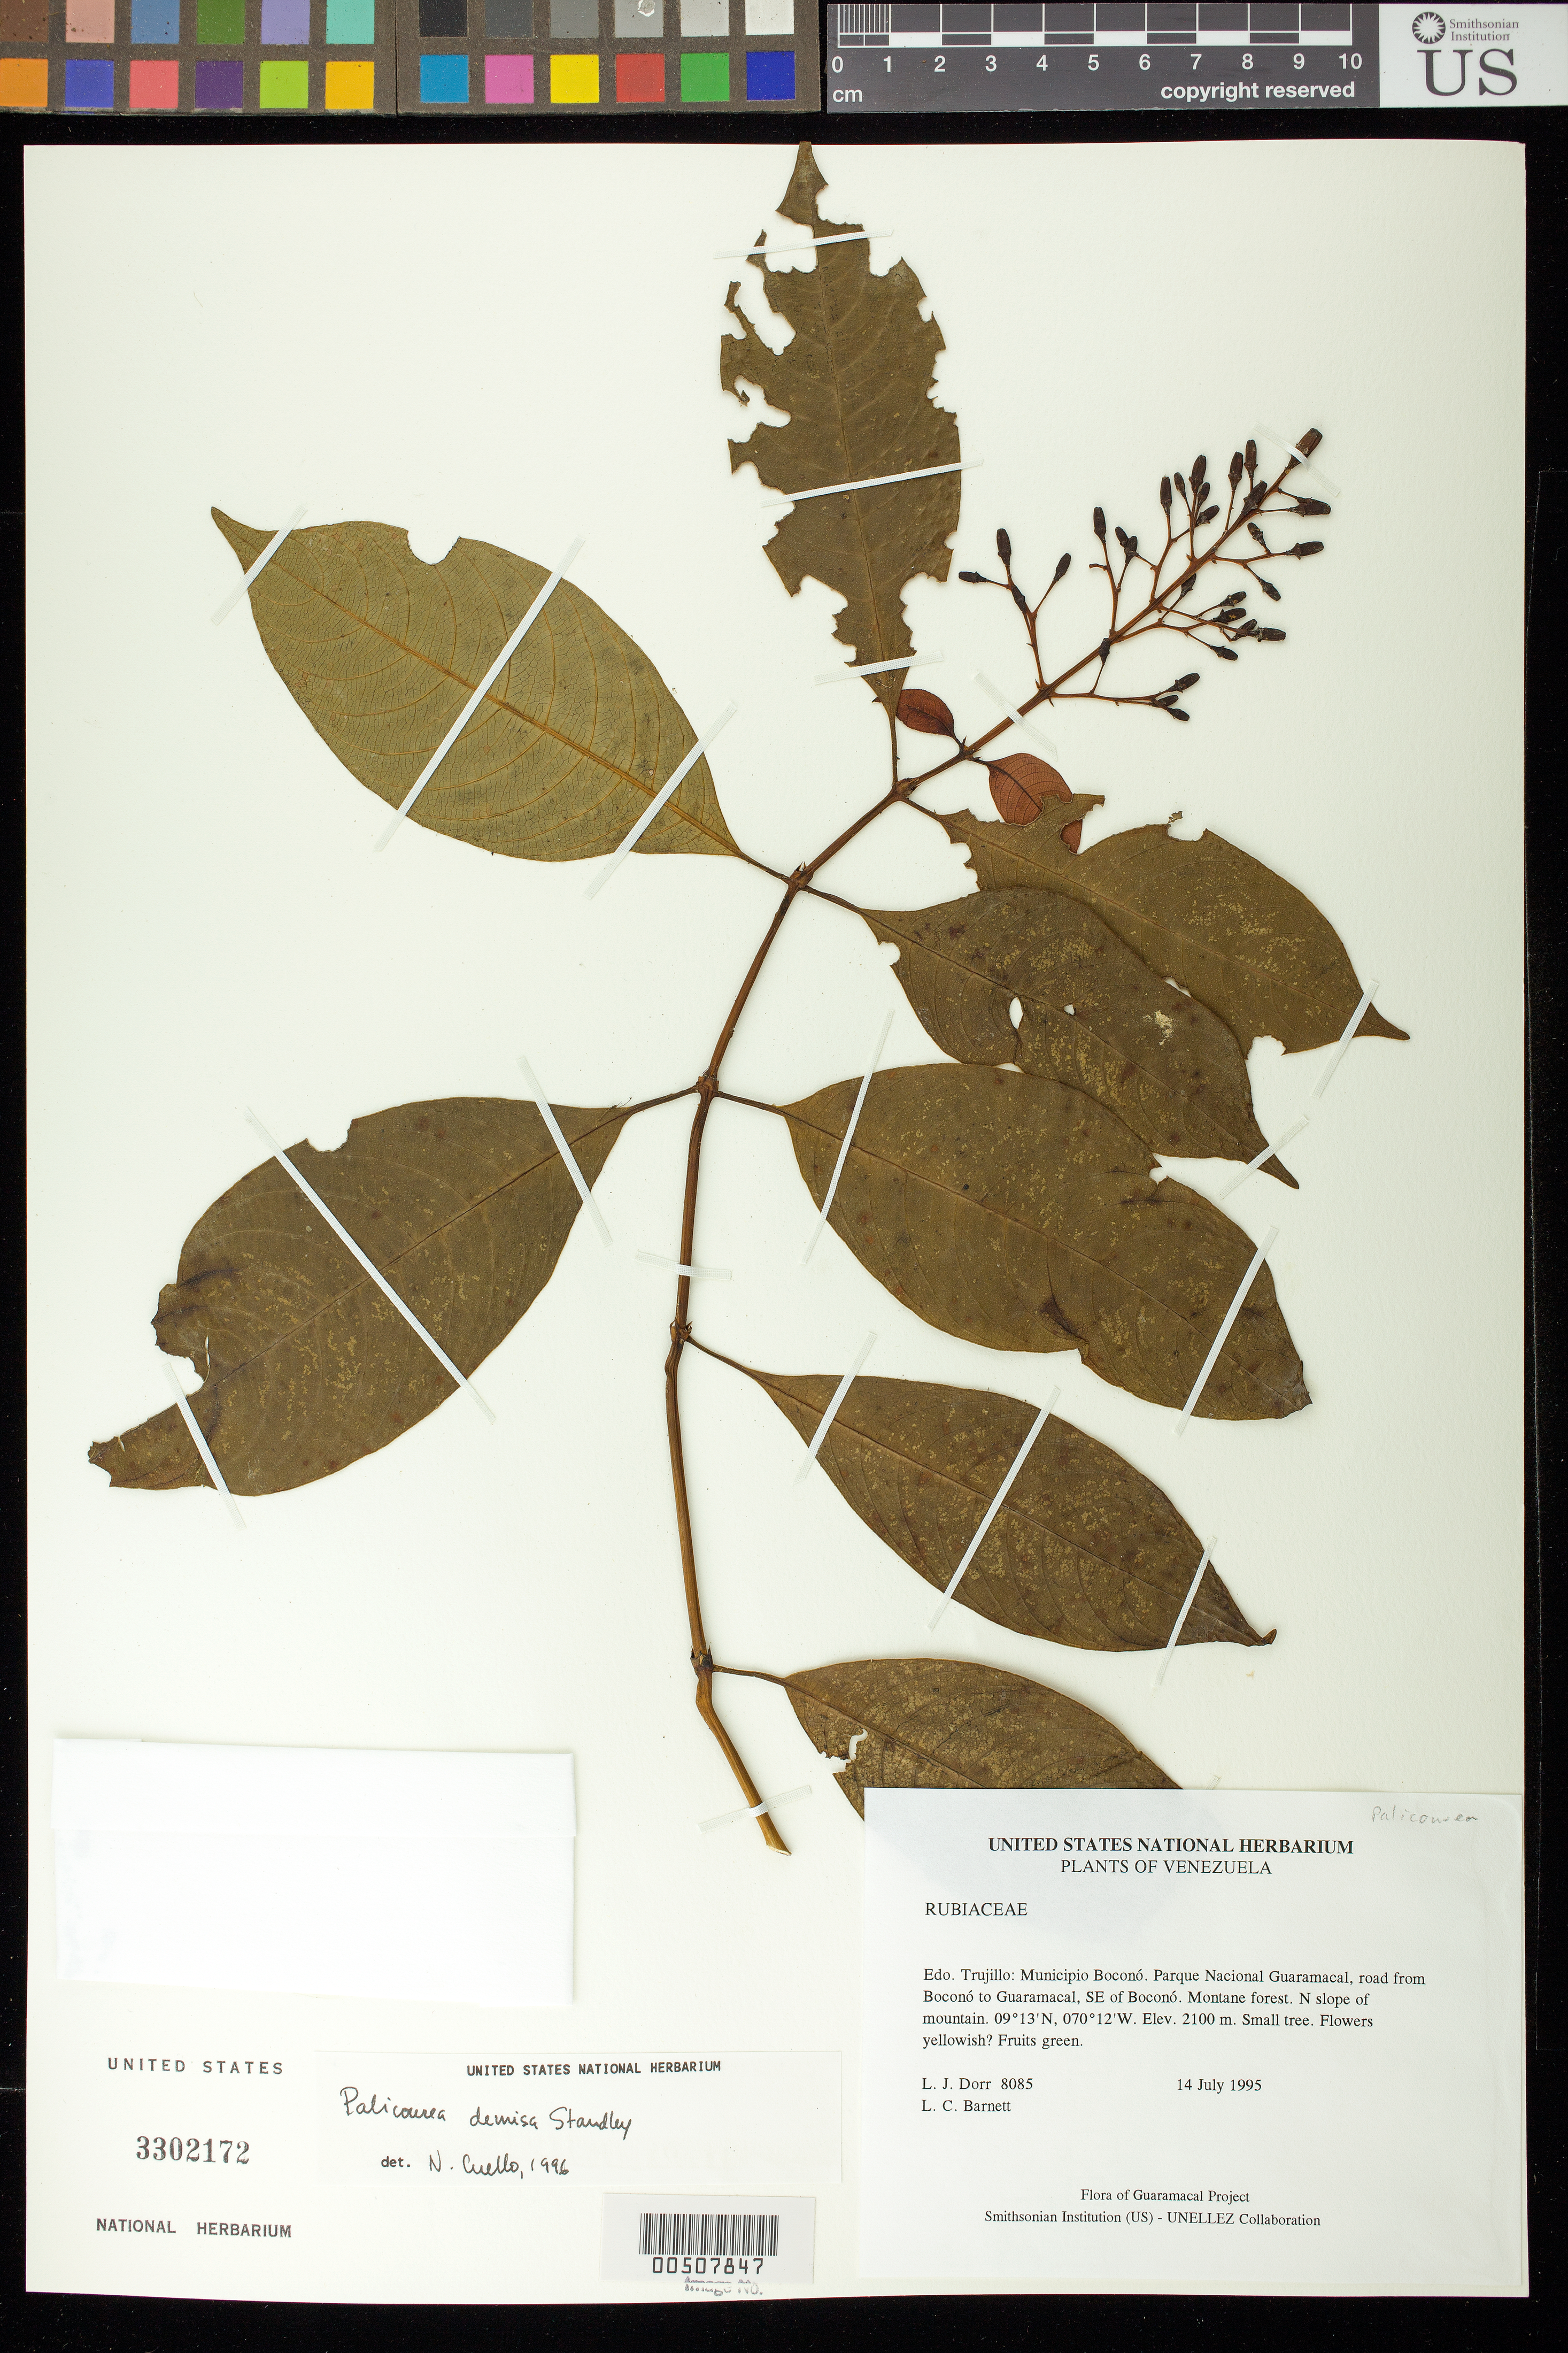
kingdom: Plantae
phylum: Tracheophyta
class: Magnoliopsida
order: Gentianales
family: Rubiaceae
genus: Palicourea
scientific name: Palicourea demissa var. chimo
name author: Standl.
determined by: Cuello, Nidia L.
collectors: L. J. Dorr & L. C. Barnett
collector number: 8085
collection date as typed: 14 Jul 1995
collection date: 1995-07-14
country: Venezuela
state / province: Trujillo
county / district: Boconó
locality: Parque Nacional Guaramacal, road from Boconó to Guaramacal, SE of Boconó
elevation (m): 2100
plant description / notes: PORT, US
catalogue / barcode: US 3302172